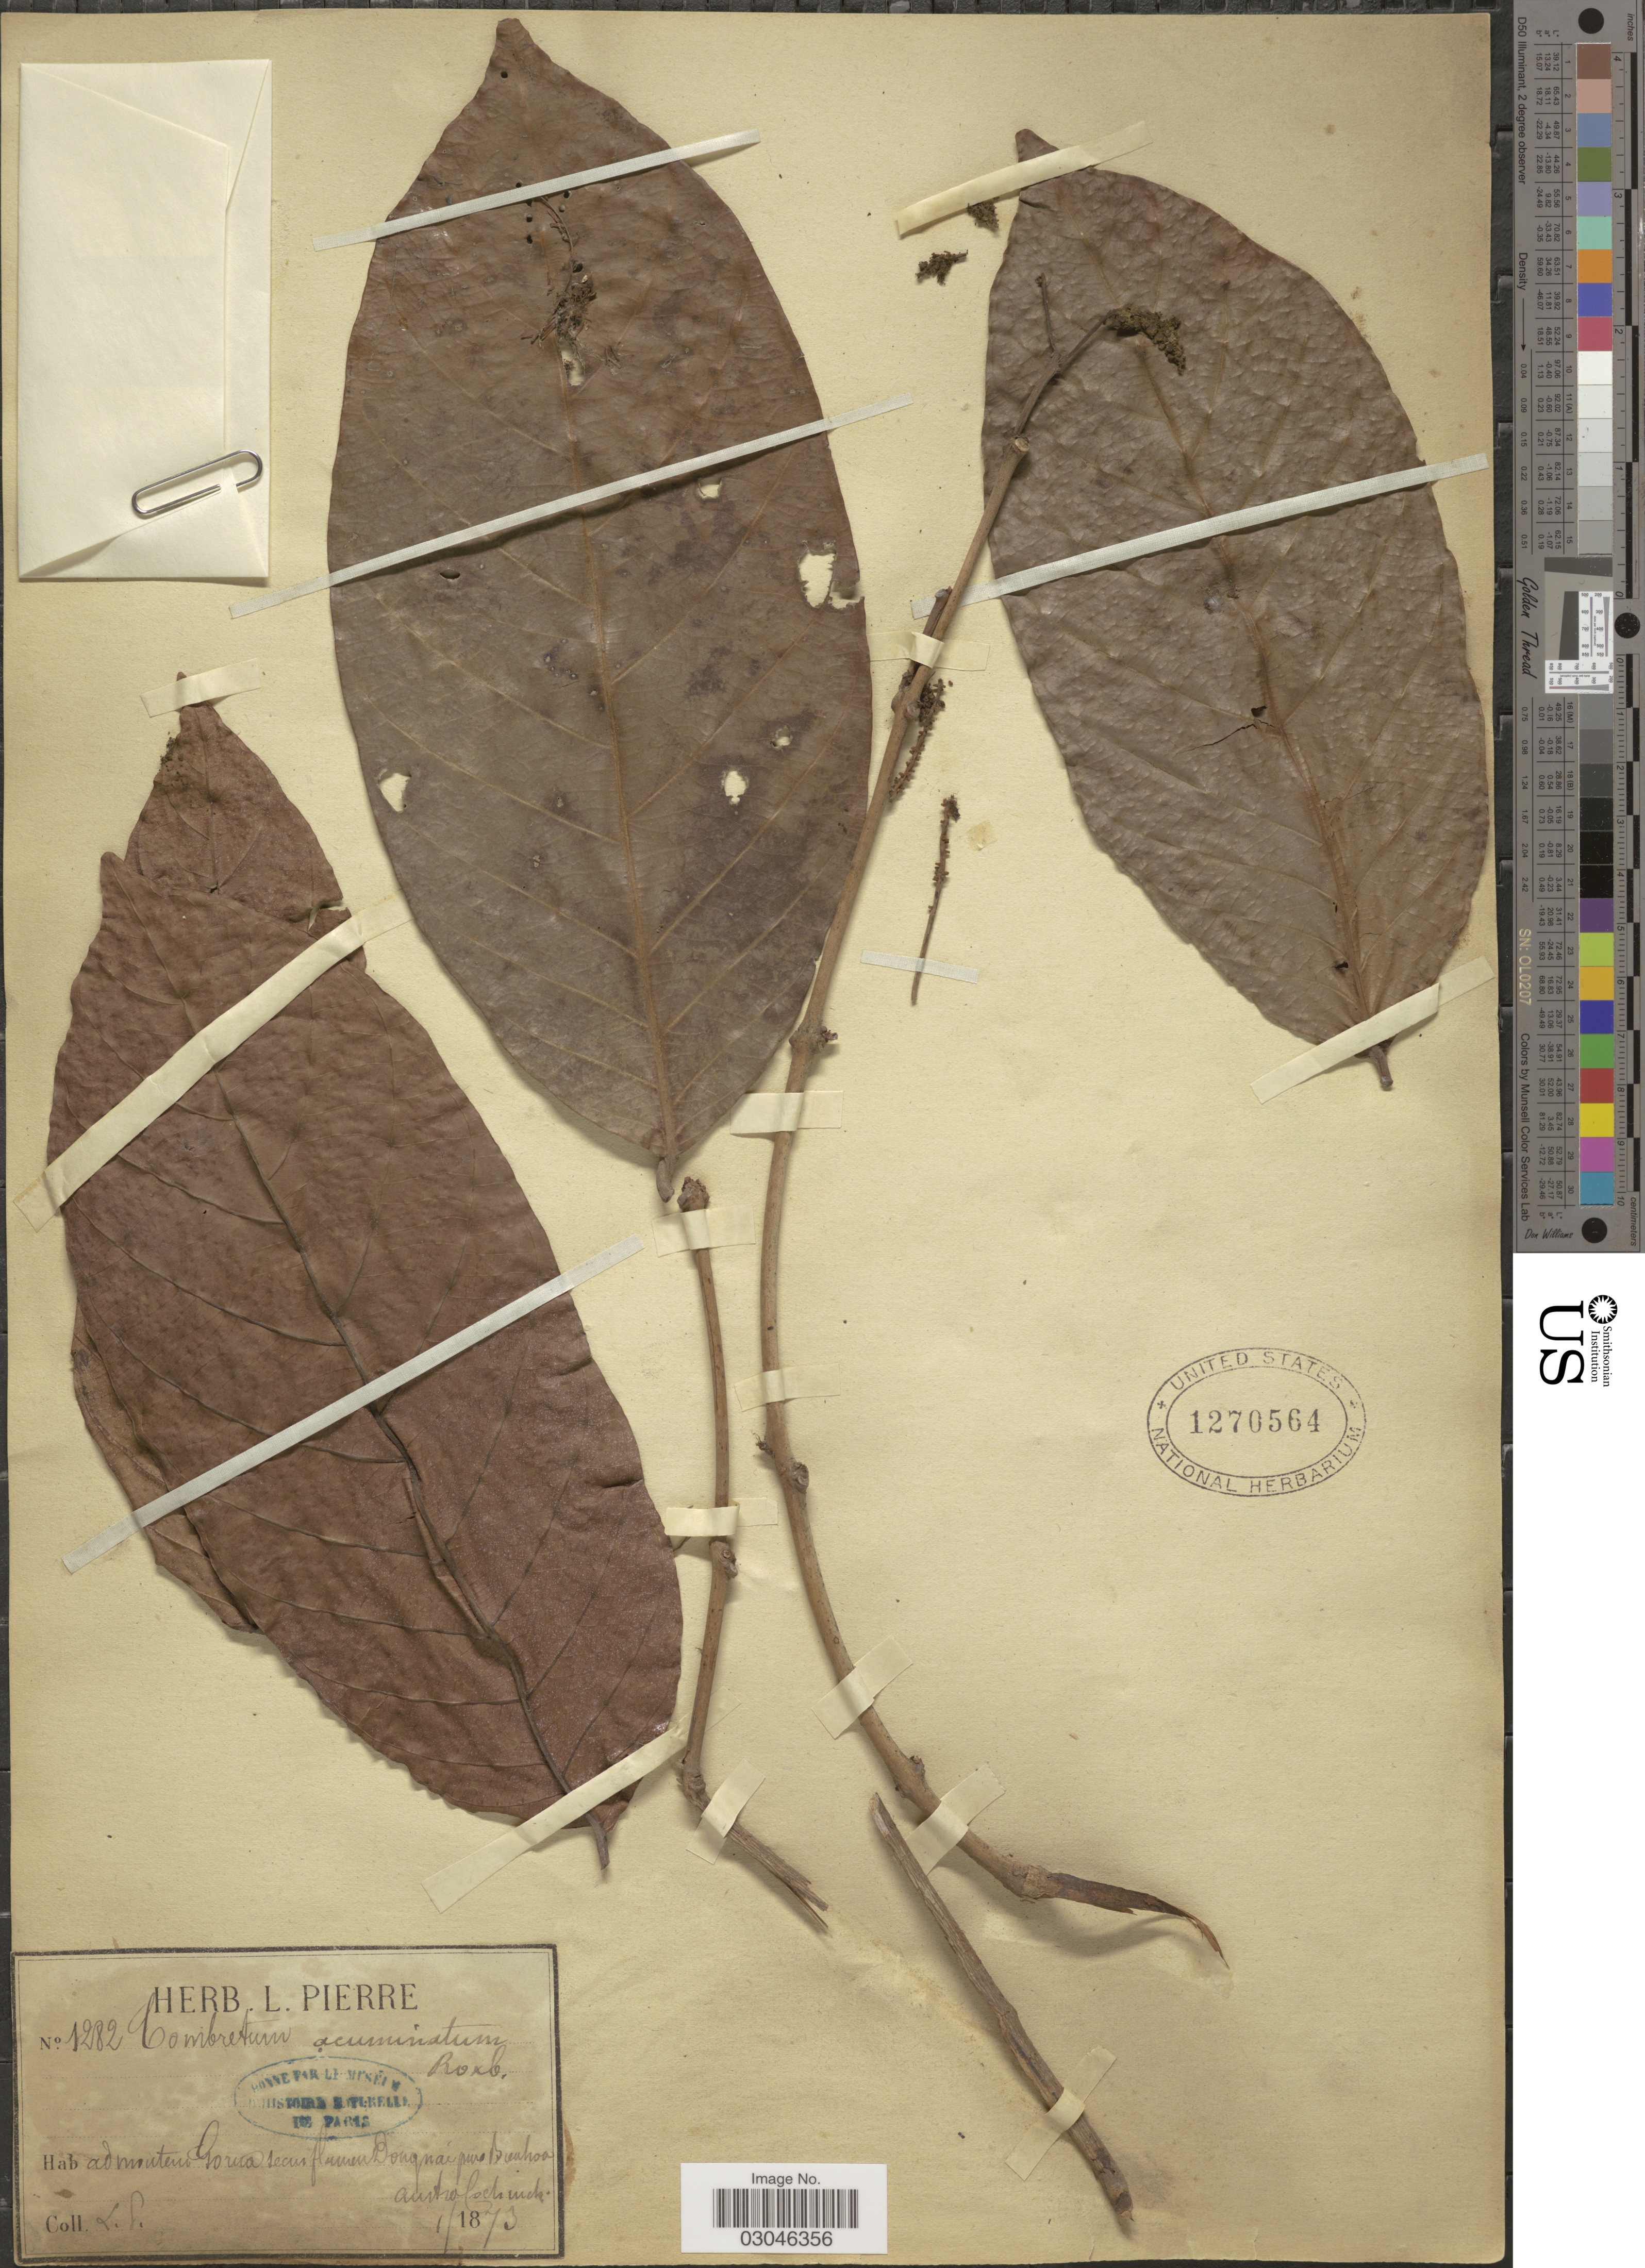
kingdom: Plantae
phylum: Tracheophyta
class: Magnoliopsida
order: Myrtales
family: Combretaceae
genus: Combretum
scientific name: Combretum acuminatum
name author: Roxb.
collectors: L. Pierre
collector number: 1282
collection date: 1873-01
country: Vietnam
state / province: Dong Nai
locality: Ad mouteni Gorua secur flumen Dongnai pure Bienhoa. austro Cochinch.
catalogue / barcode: US 1270564